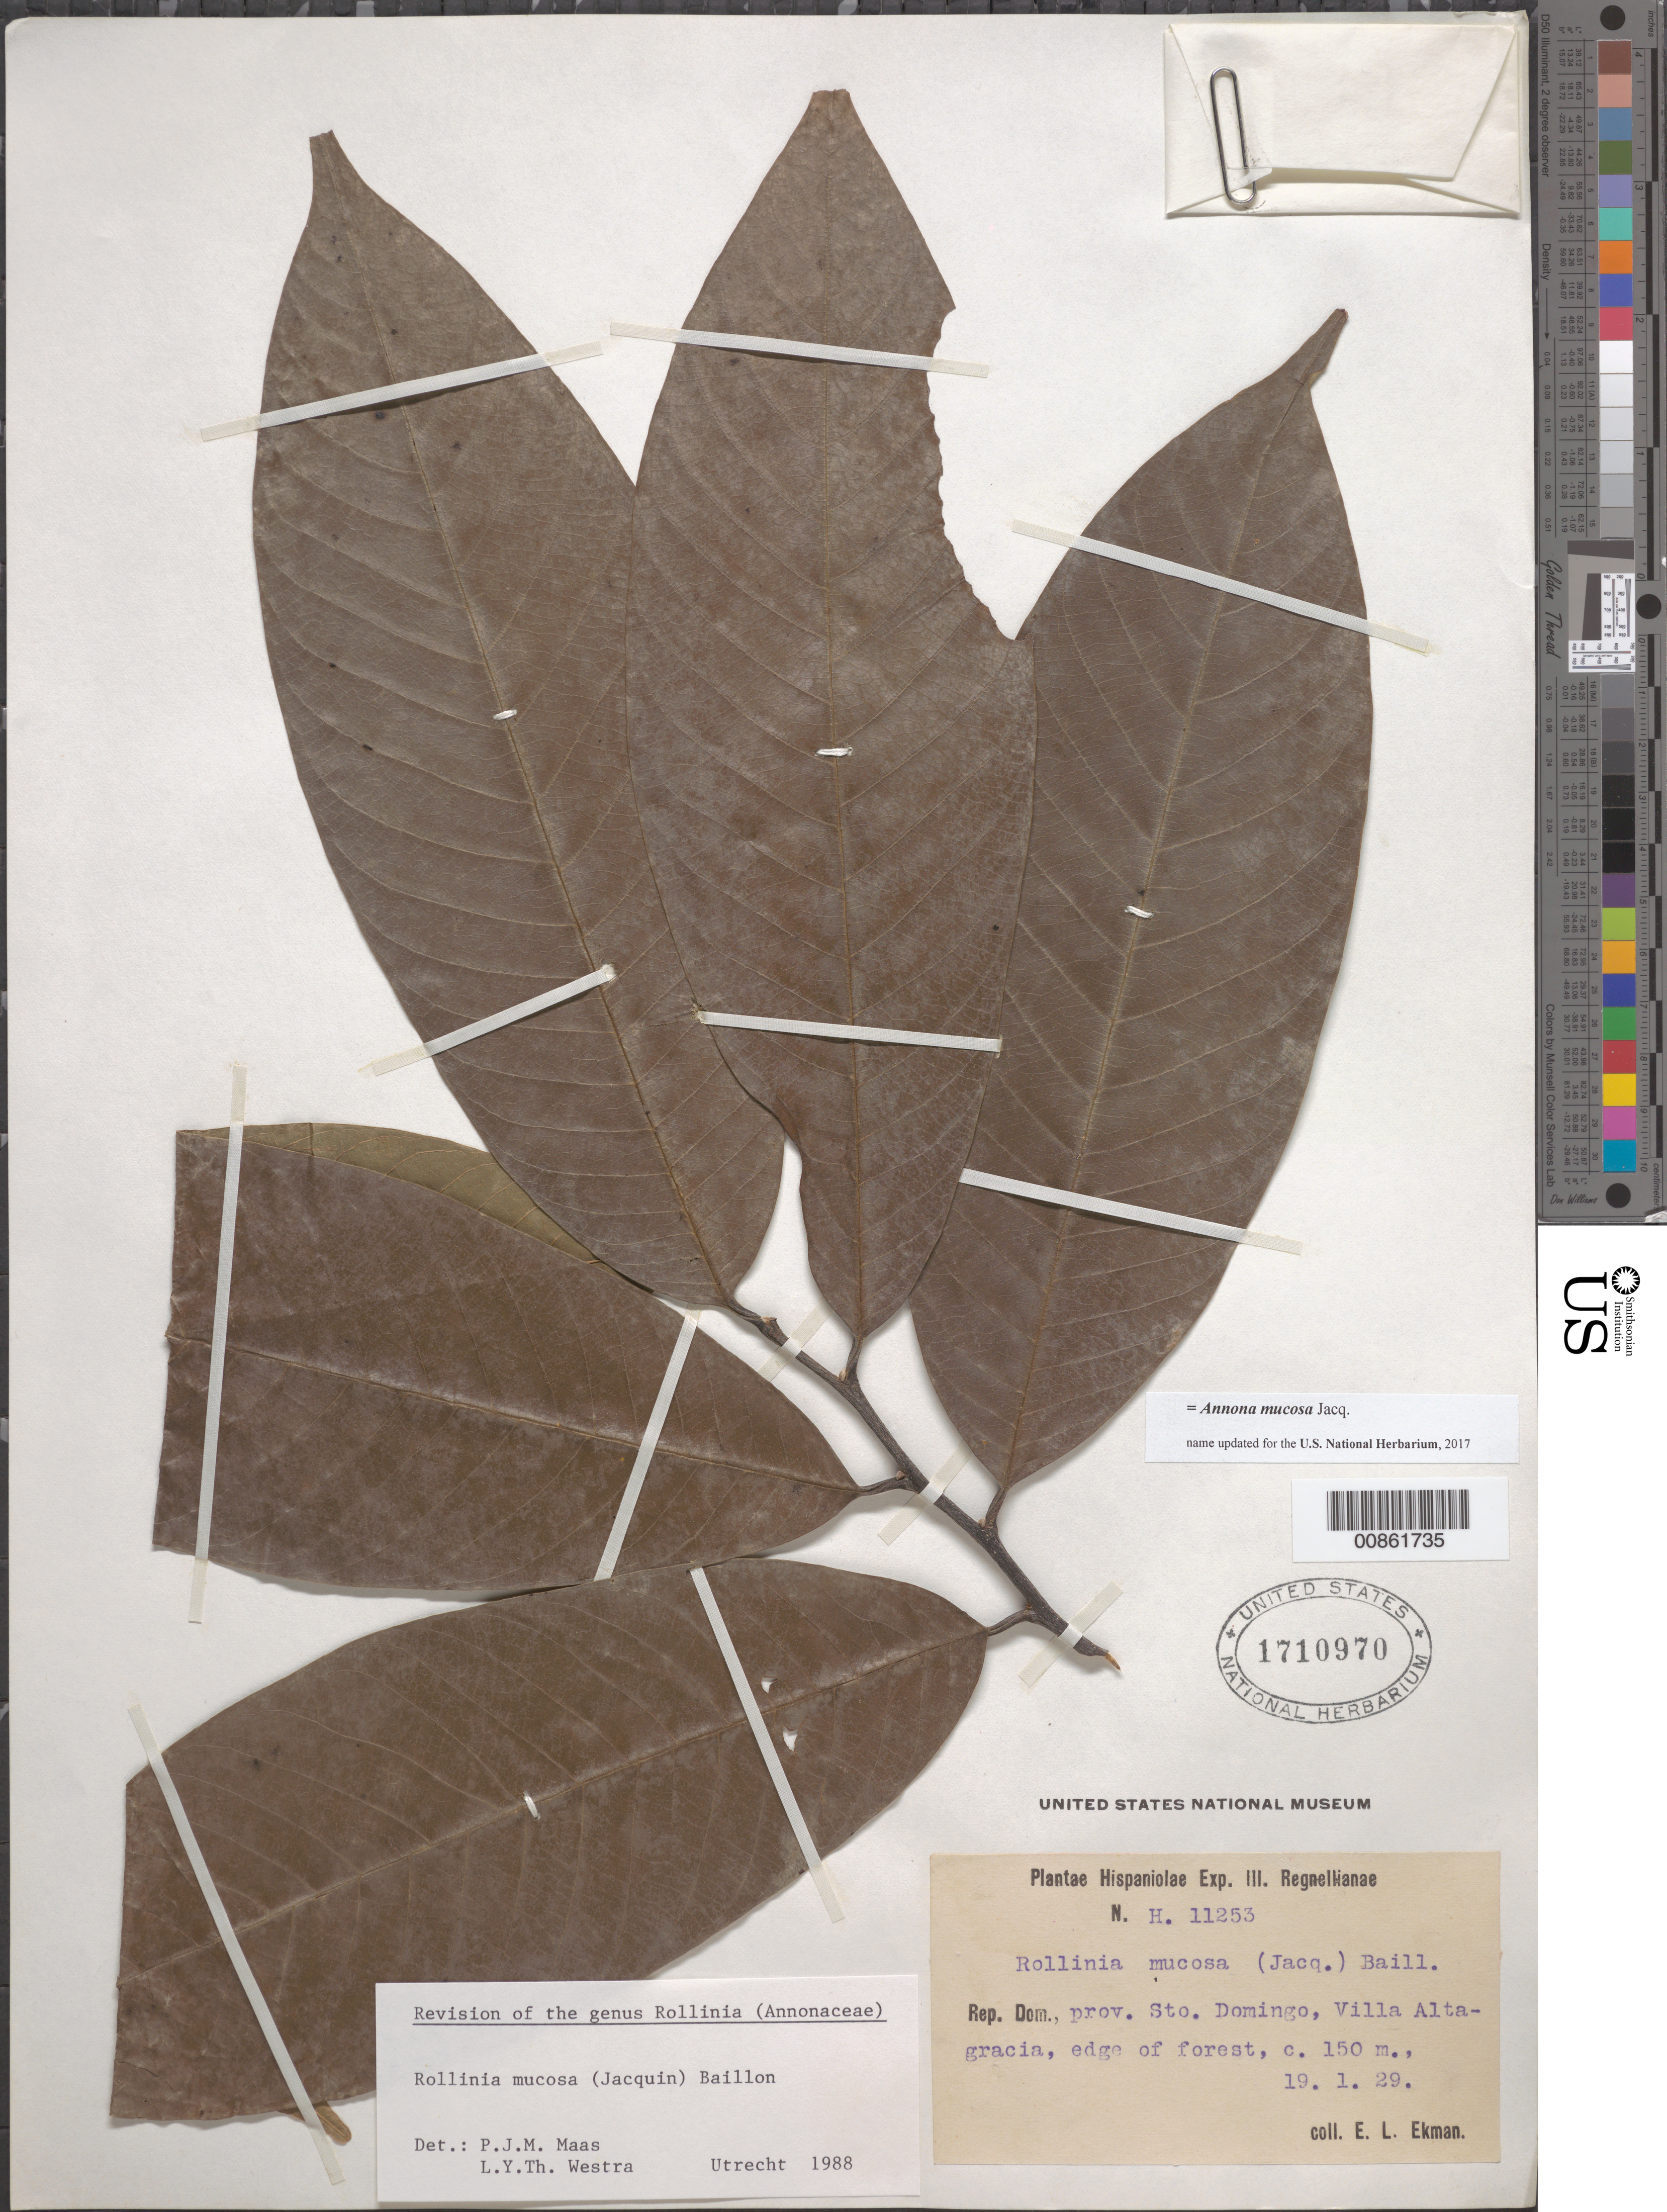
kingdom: Plantae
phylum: Tracheophyta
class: Magnoliopsida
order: Magnoliales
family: Annonaceae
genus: Annona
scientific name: Annona mucosa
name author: Jacq.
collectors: E. L. Ekman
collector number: H 11253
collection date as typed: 19 Jan 1929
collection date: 1929-01-19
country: Dominican Republic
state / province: Distrito Nacional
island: Hispaniola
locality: Prov. Sto. Domingo (obsolete), Villa Altagracia.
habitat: Edge of forest.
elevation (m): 150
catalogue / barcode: US 1710970